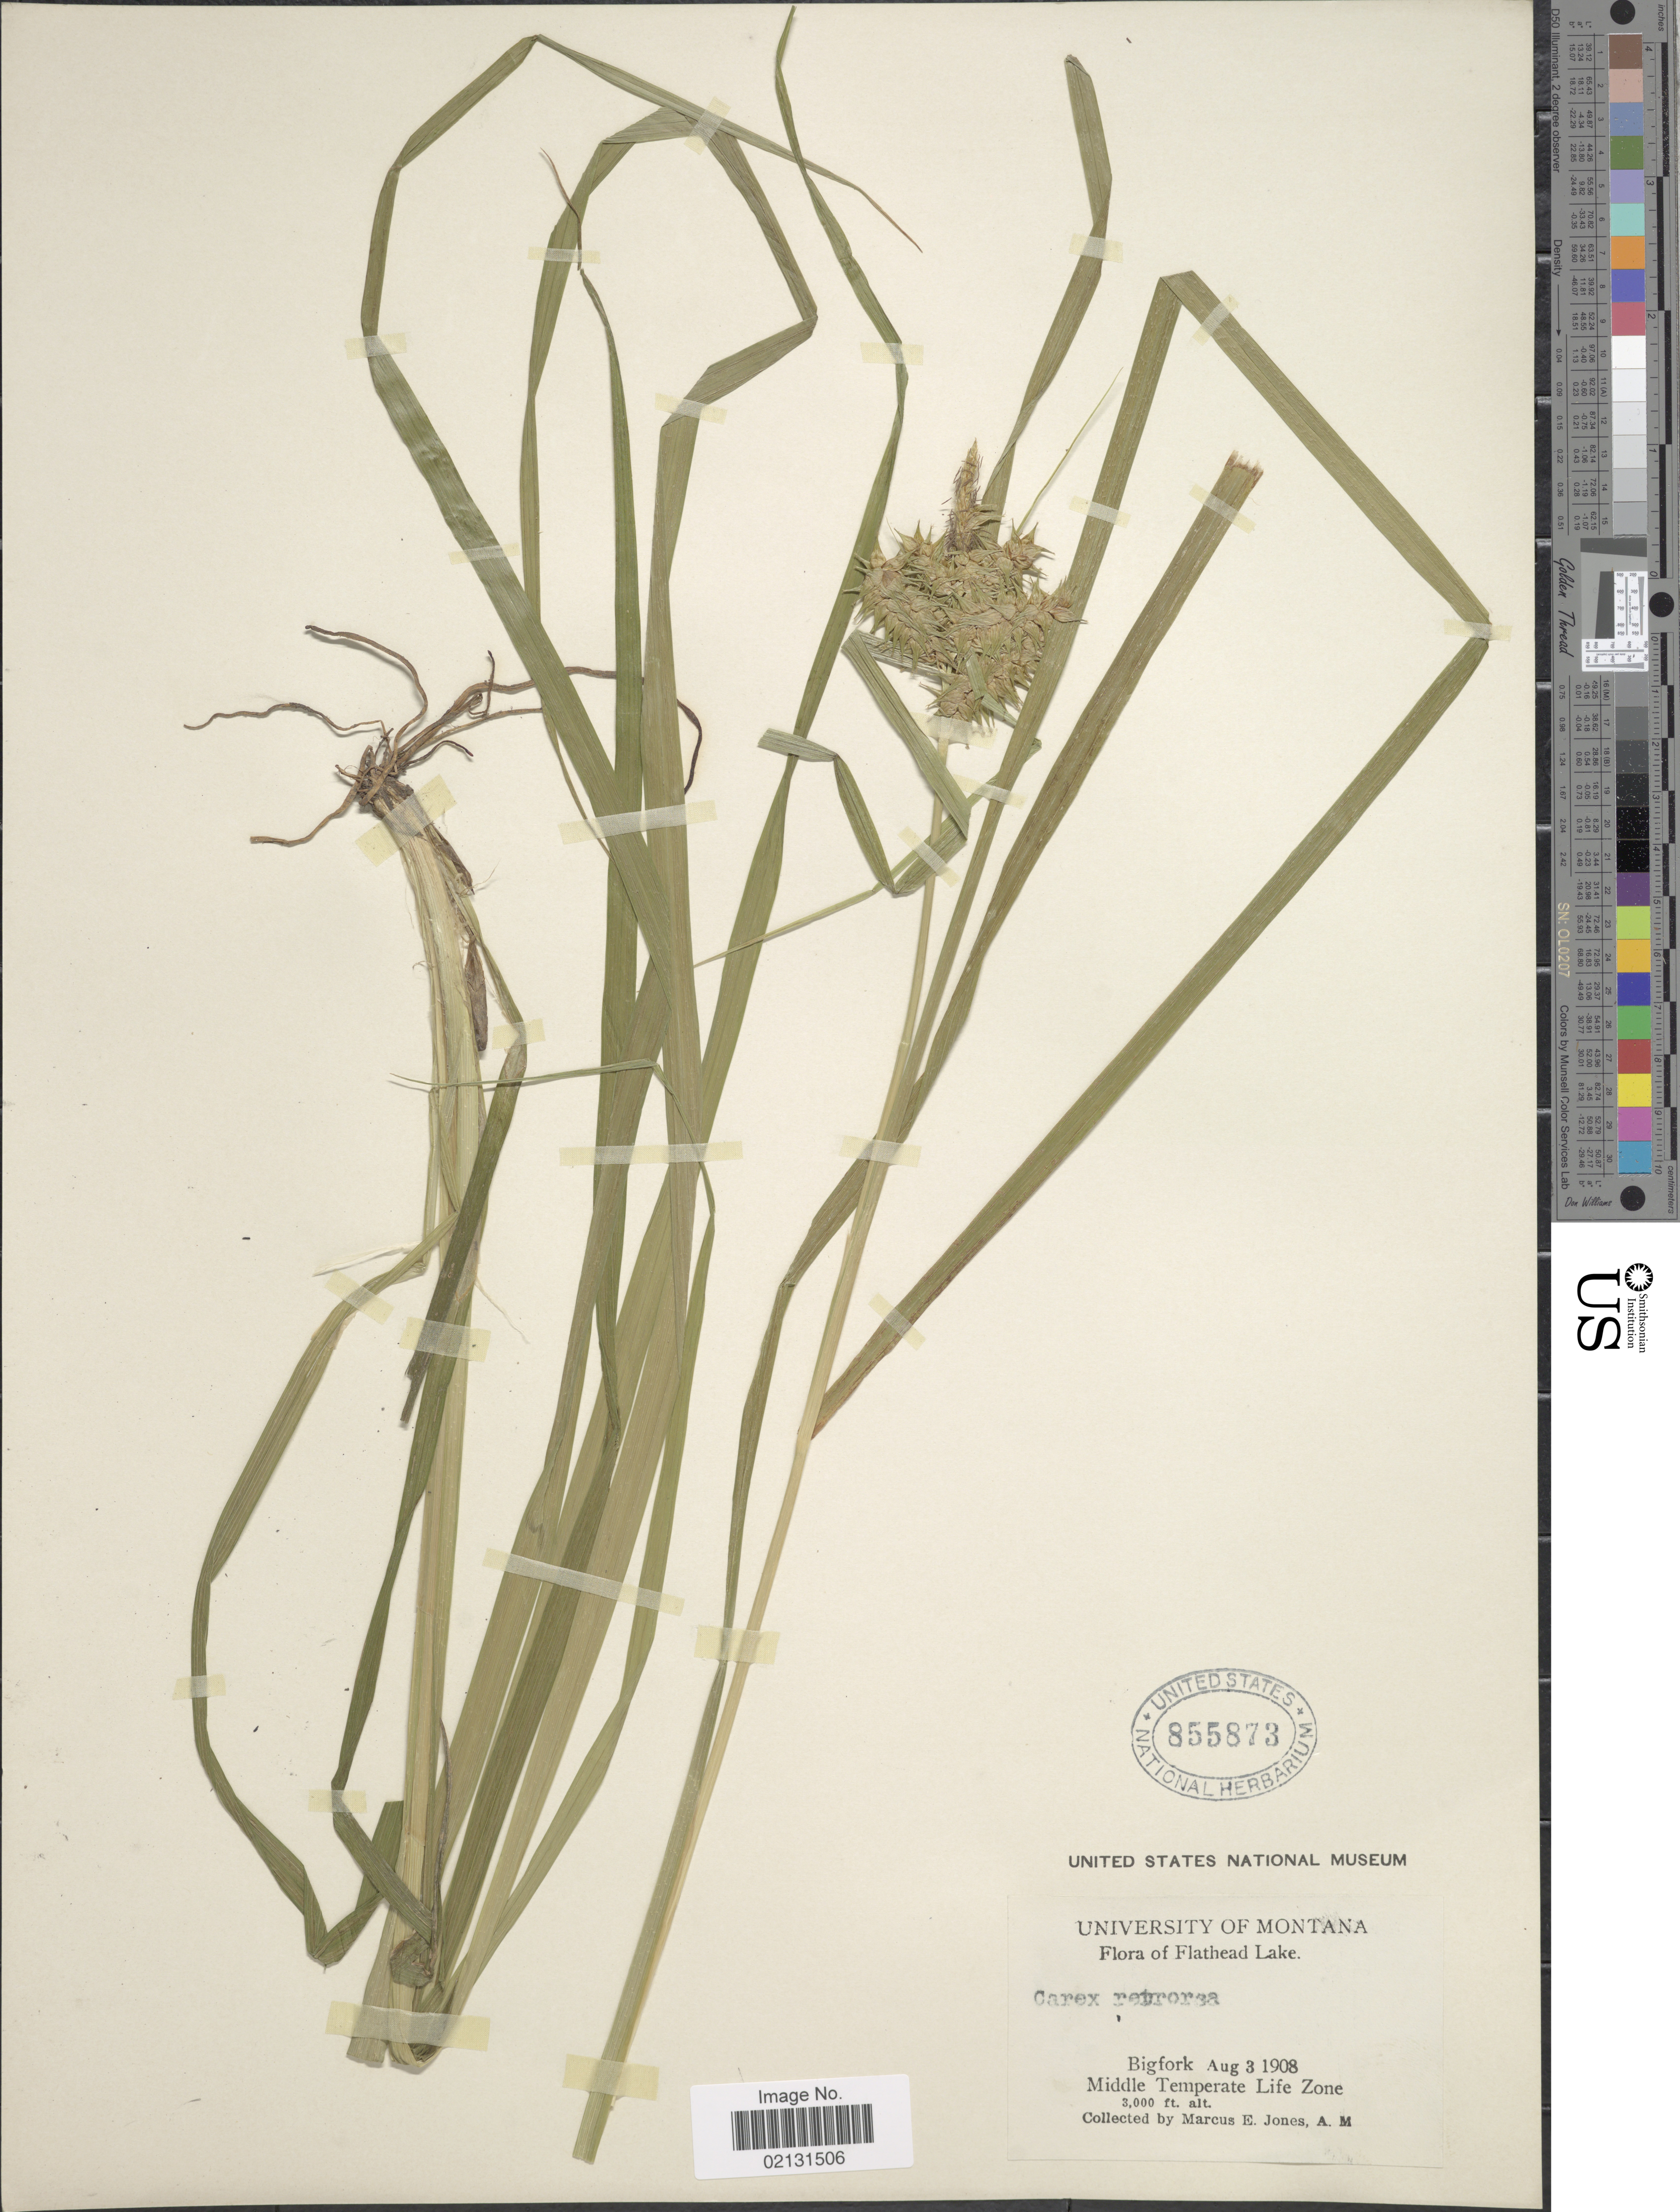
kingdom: Plantae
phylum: Tracheophyta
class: Liliopsida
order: Poales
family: Cyperaceae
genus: Carex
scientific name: Carex retrorsa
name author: Schwein.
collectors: M. E. Jones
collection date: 1908-08-03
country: United States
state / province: Montana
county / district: Flathead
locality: Flathead Lake, Bigfork, Middle Temperate Life Zone.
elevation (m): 914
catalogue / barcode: US 855873